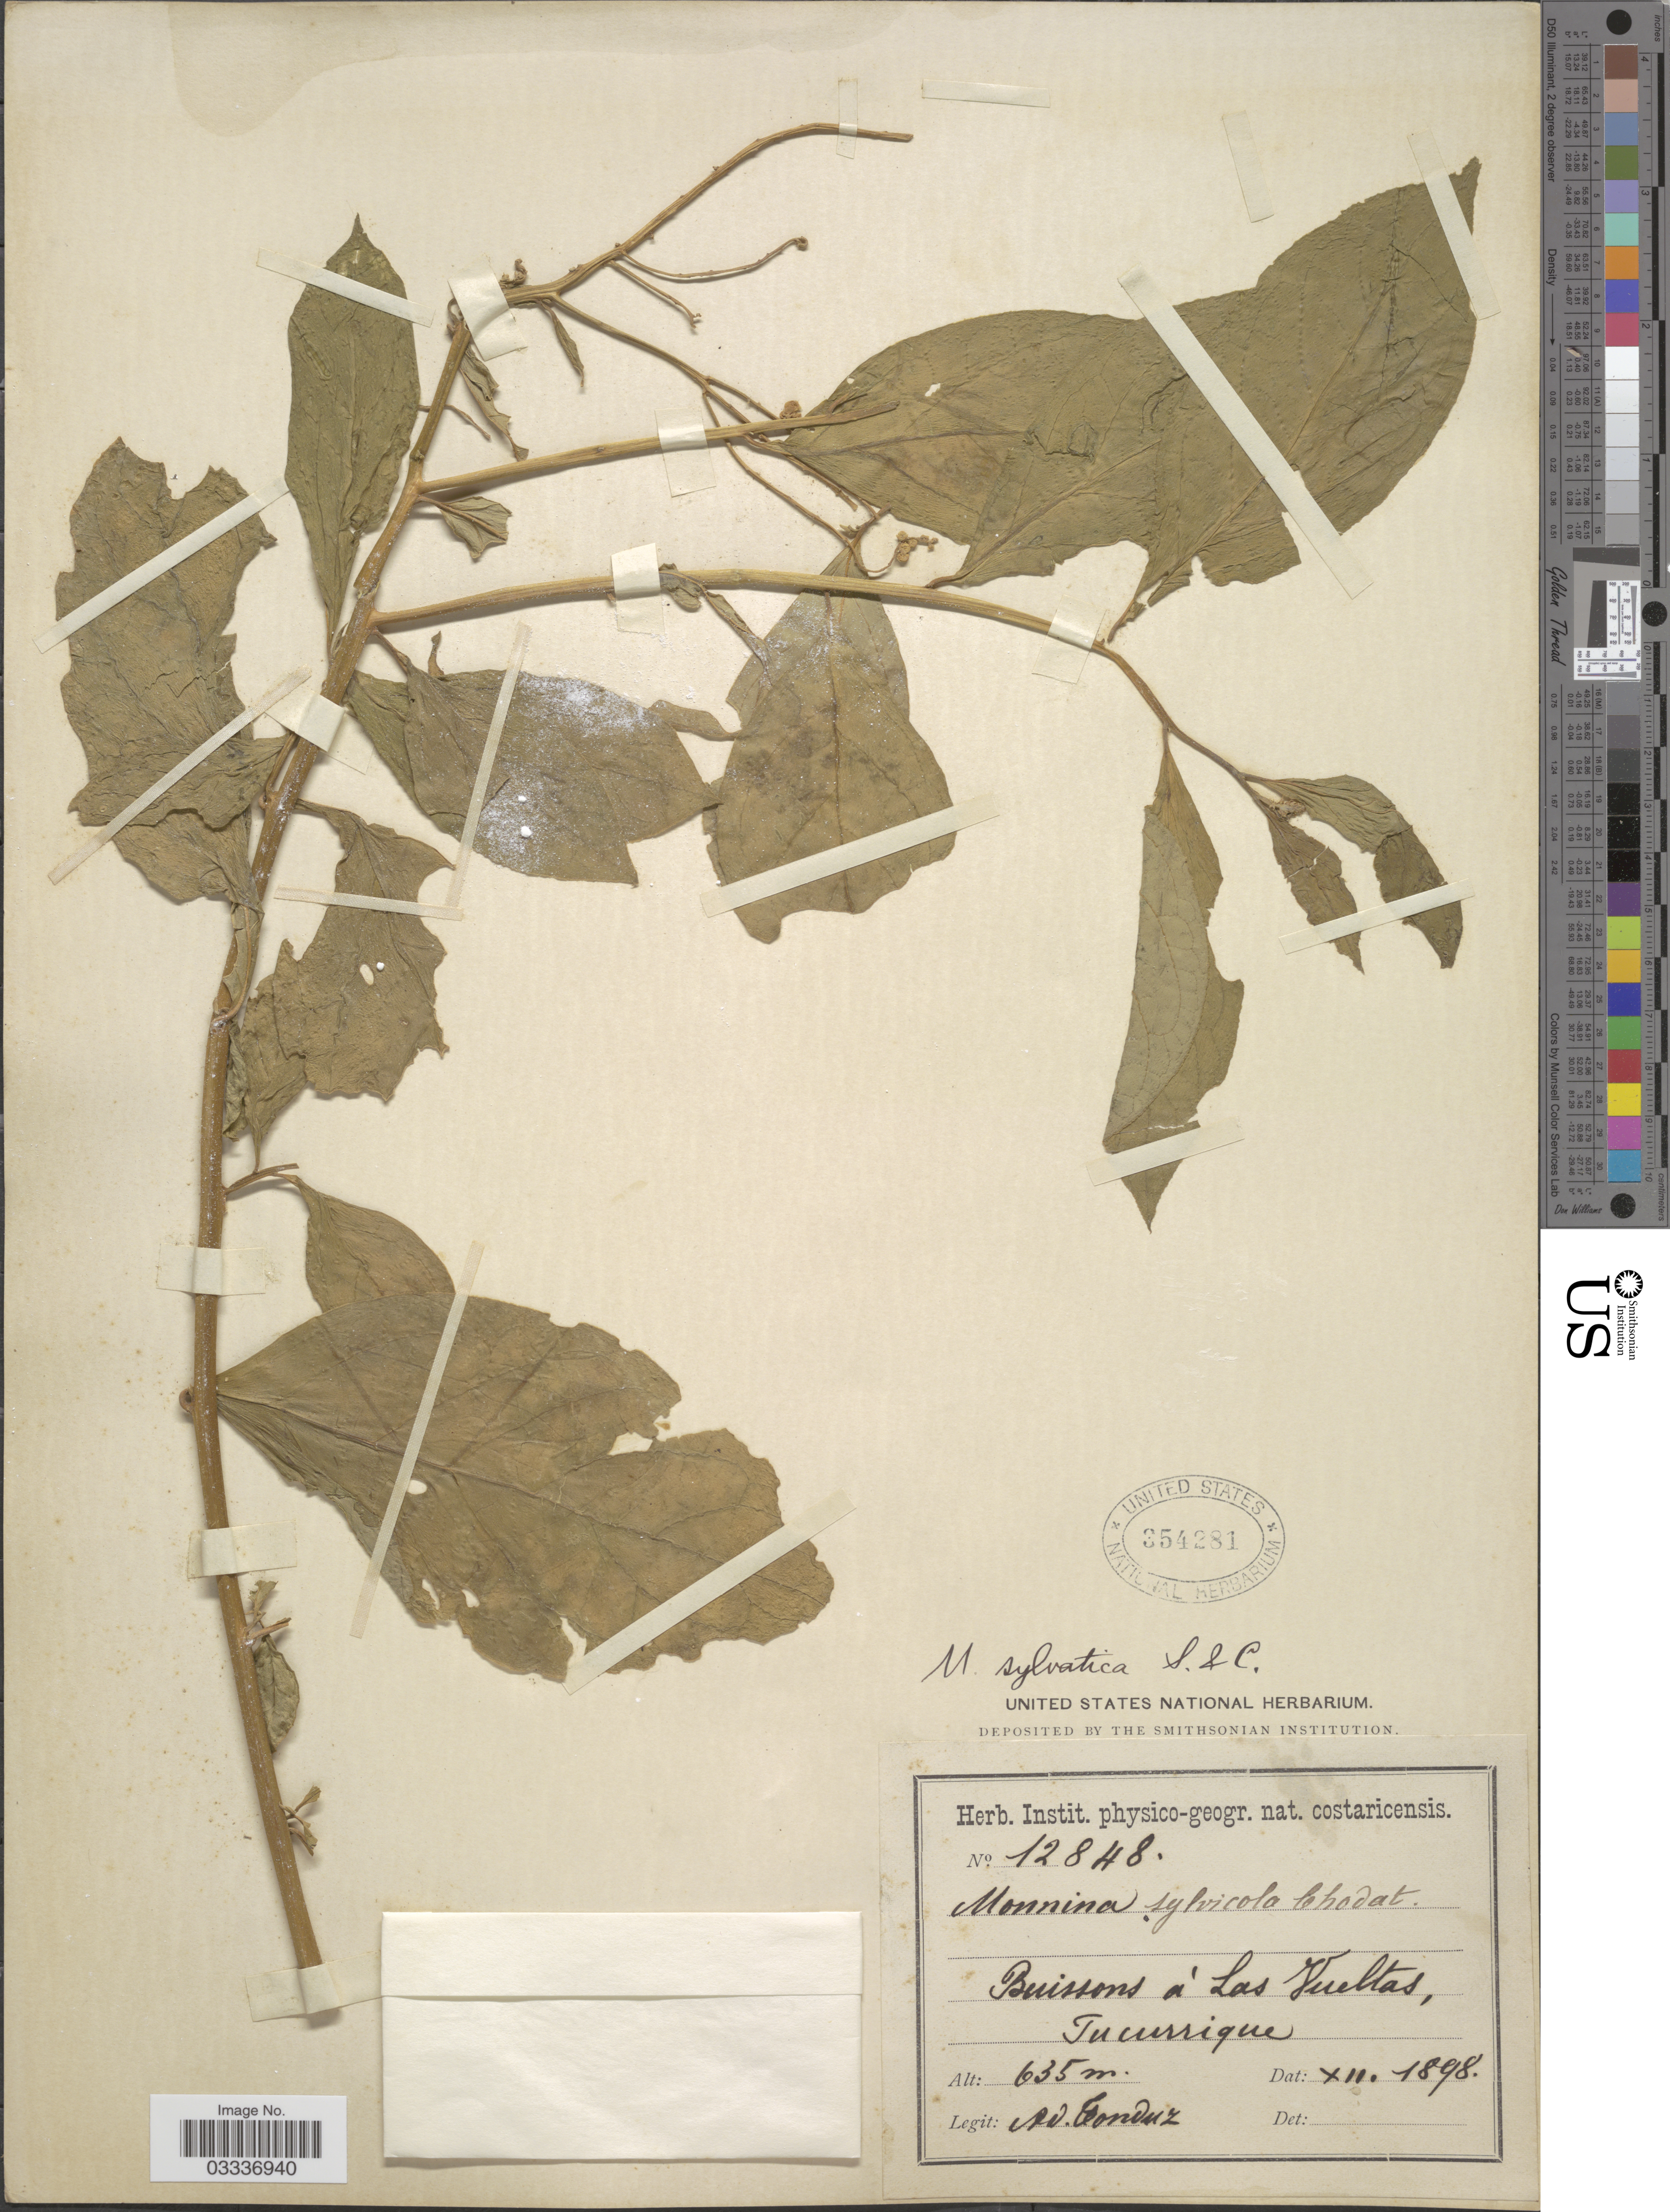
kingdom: Plantae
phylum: Tracheophyta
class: Magnoliopsida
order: Fabales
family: Polygalaceae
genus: Monnina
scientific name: Monnina sylvatica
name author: Schltdl. & Cham.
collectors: A. Tonduz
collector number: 12848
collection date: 1898-12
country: Costa Rica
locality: Buissons á Las Vueltas, Tucurrique.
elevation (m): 635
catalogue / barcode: US 354281